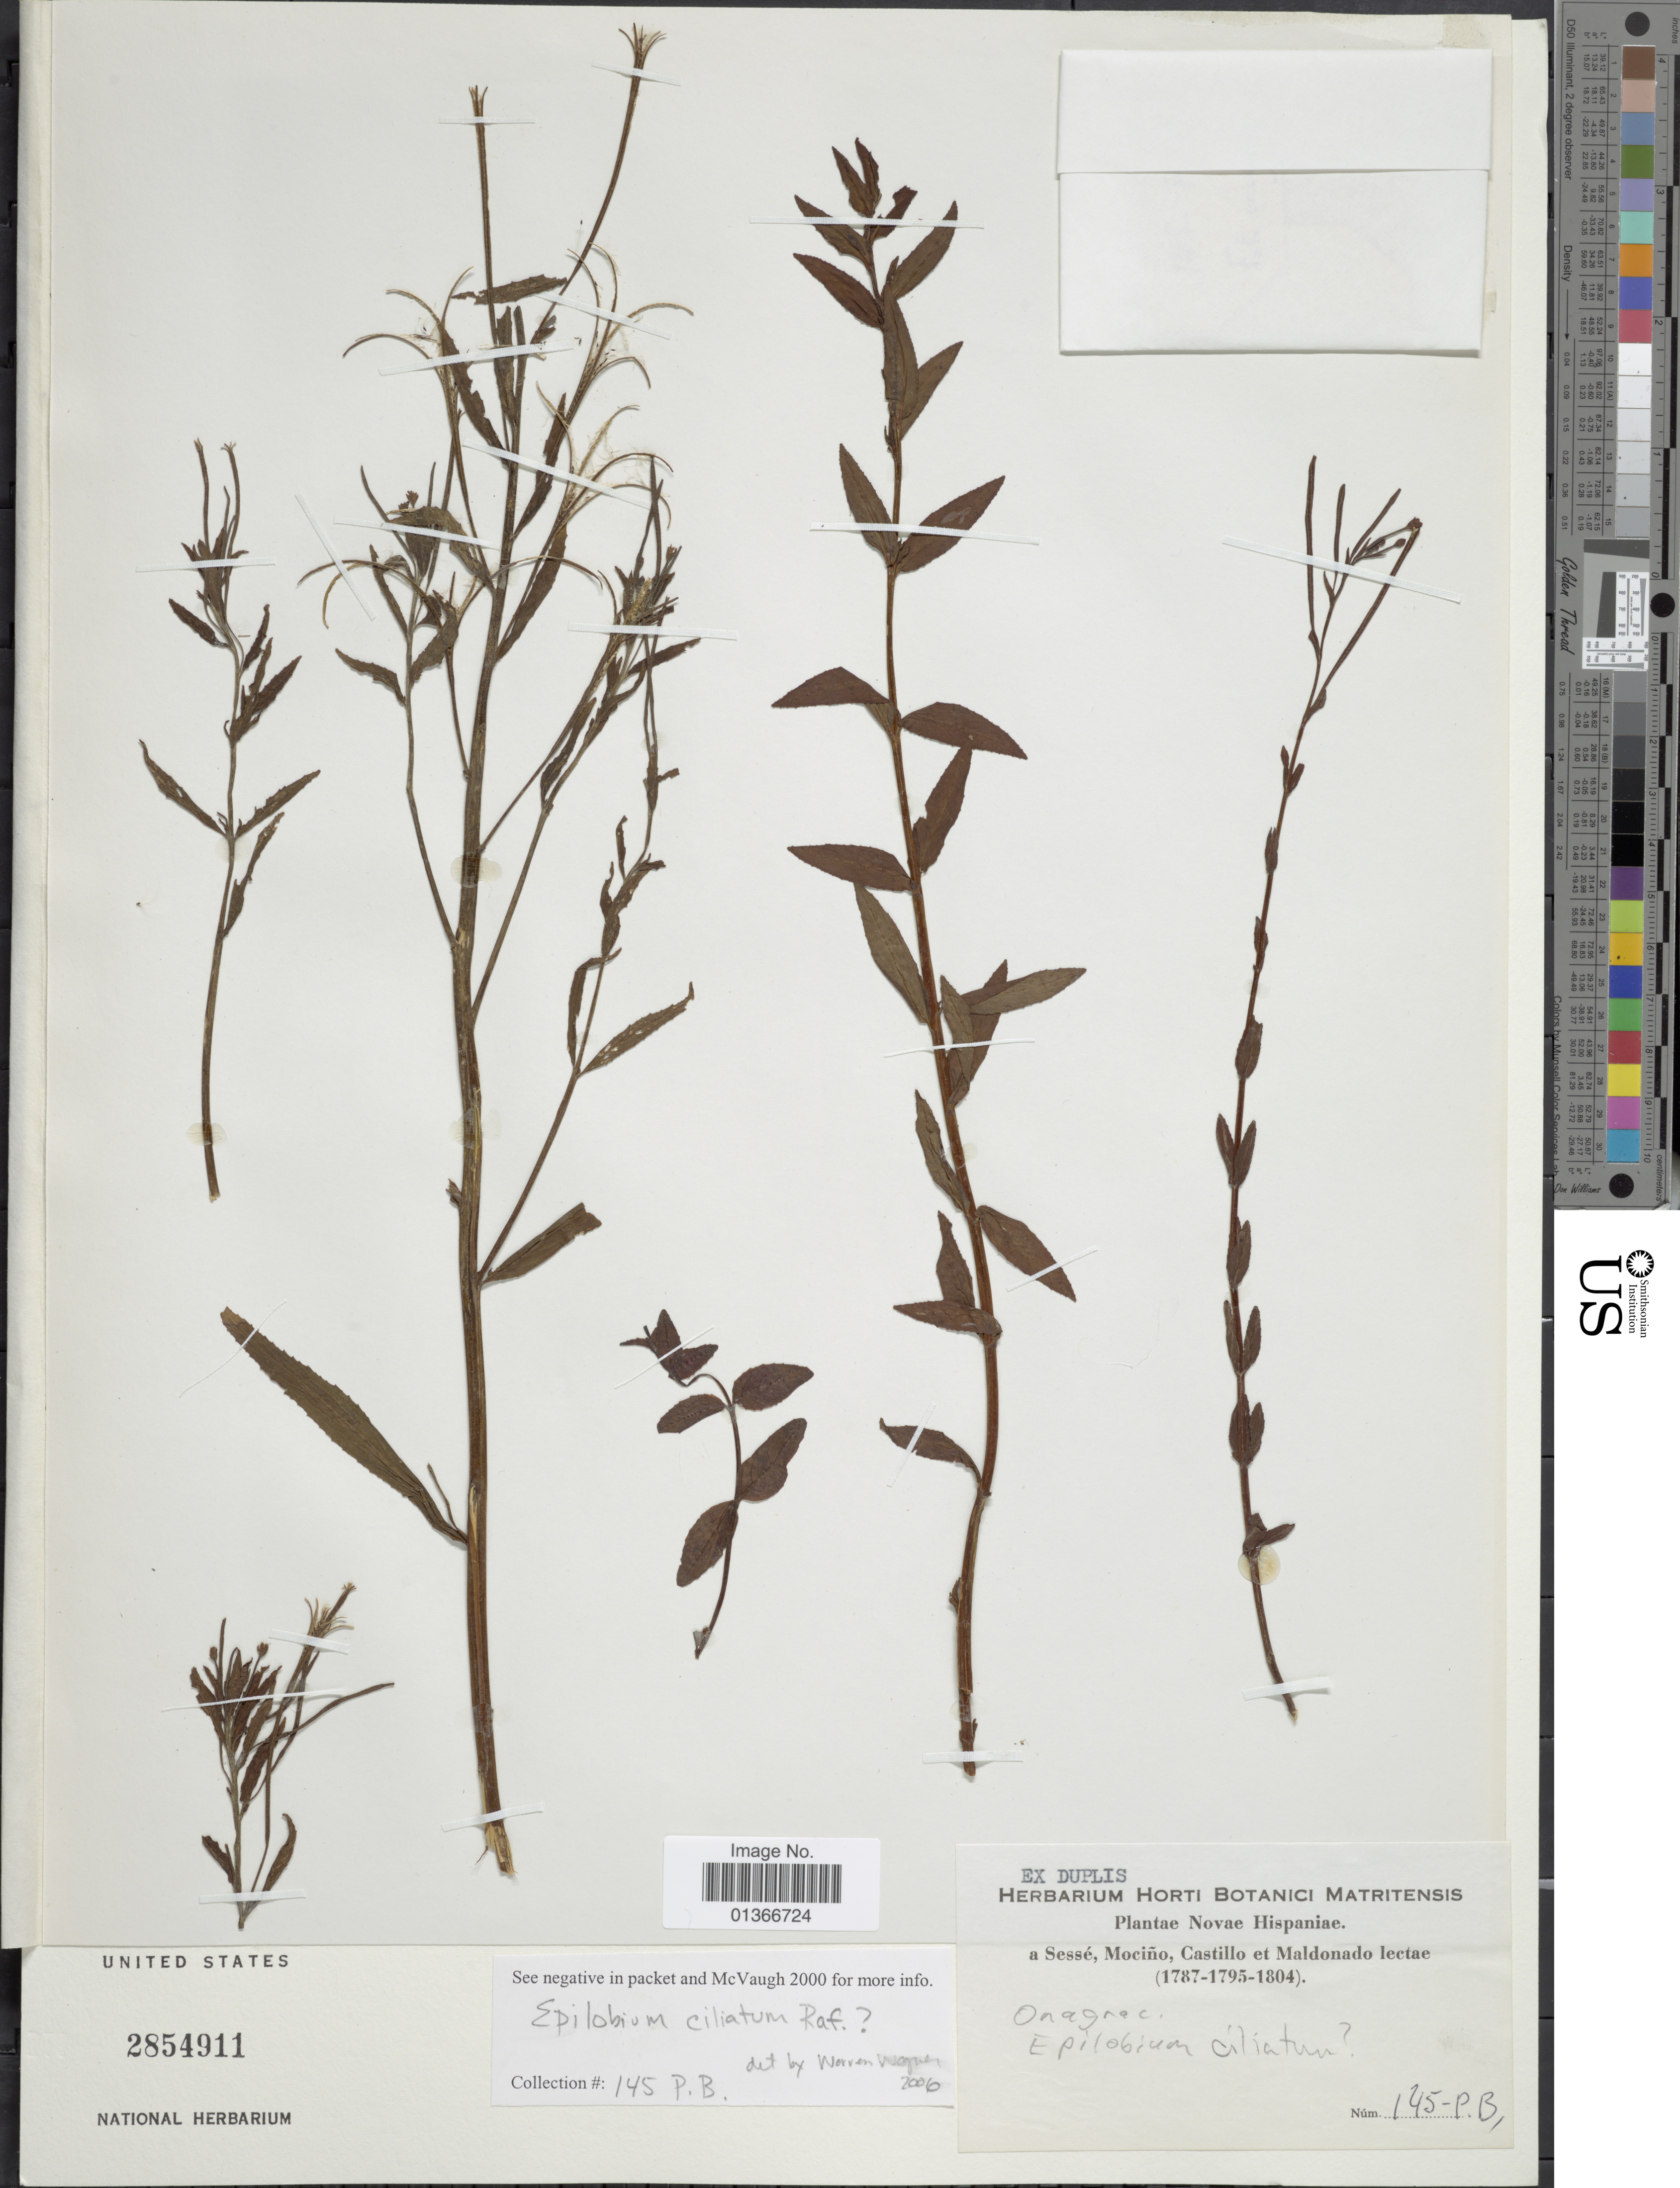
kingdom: Plantae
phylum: Tracheophyta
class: Magnoliopsida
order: Myrtales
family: Onagraceae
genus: Epilobium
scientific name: Epilobium sp.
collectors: Sessé, --, Mociño, Castillo, -- & Maldonado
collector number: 145-PB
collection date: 1787/1804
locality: Novae Hispaniae.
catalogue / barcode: US 2854911